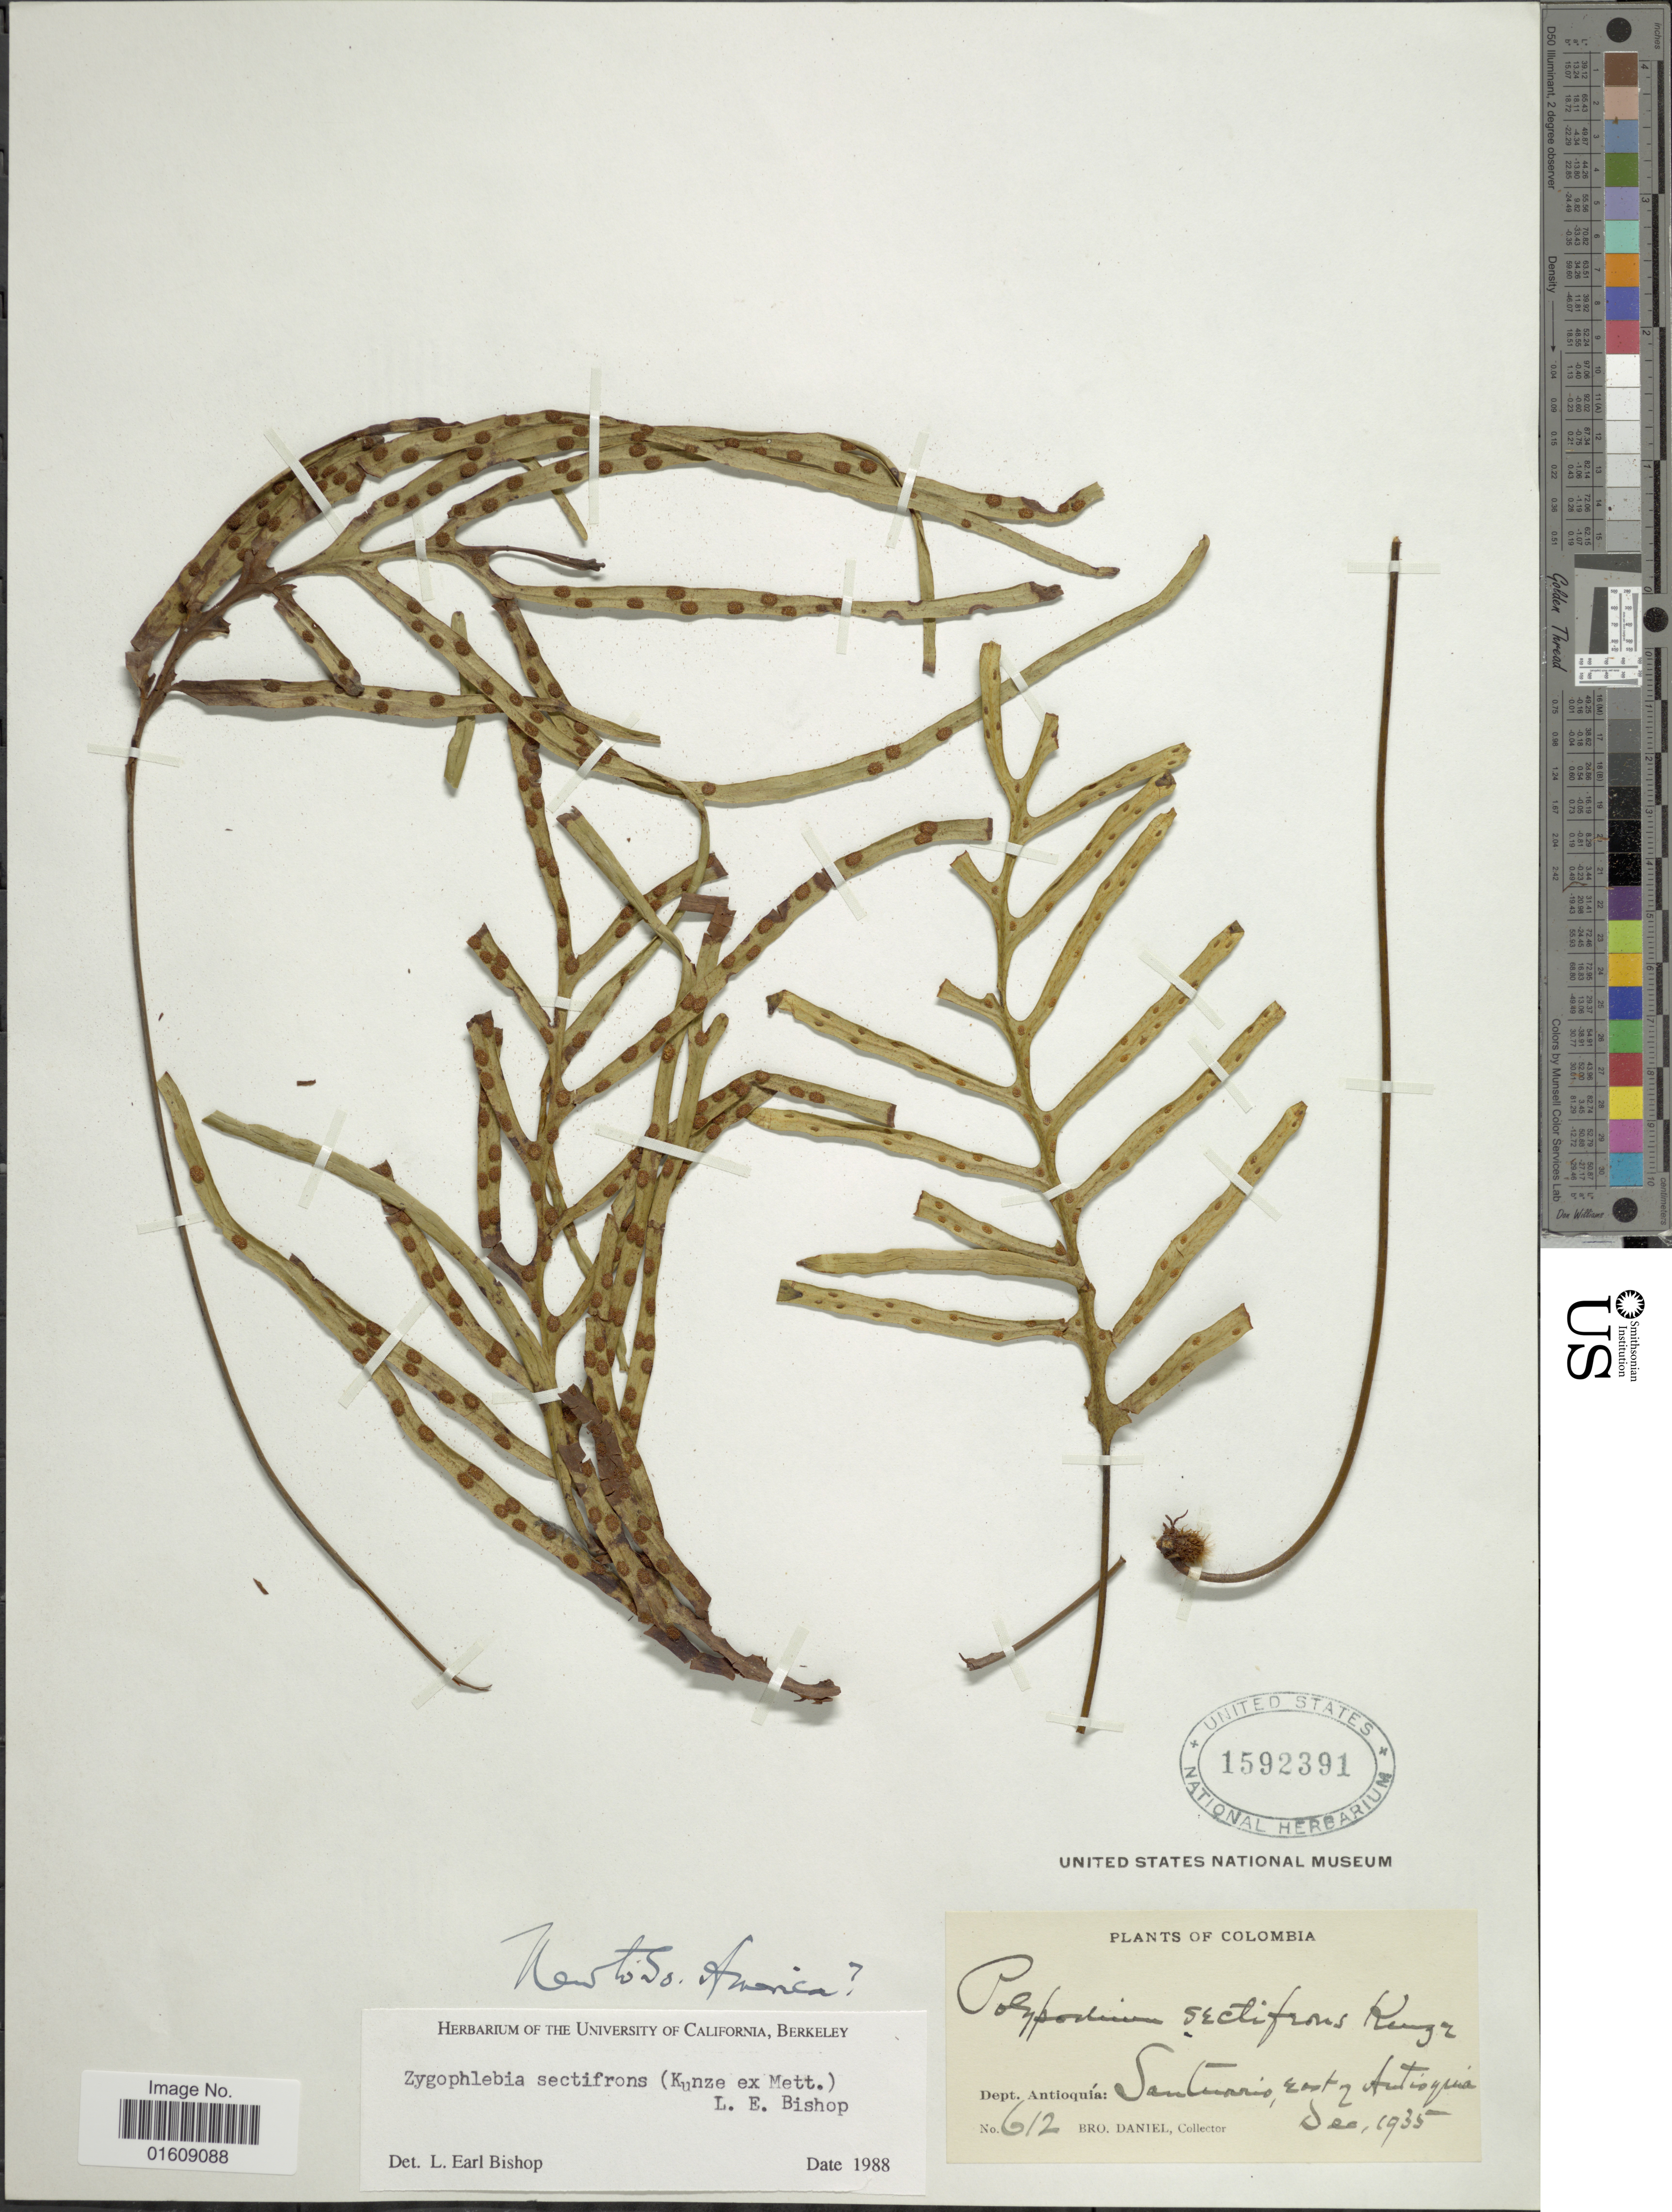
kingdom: Plantae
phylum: Tracheophyta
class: Polypodiopsida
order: Polypodiales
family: Polypodiaceae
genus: Zygophlebia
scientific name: Zygophlebia sectifrons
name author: (Kunze ex Mett.) L.E. Bishop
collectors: Bro. Daniel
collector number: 612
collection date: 1935-12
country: Colombia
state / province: Antioquia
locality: Colombia, Dept. Antioquía, Santuario, east of Antioquía.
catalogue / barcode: US 1592391